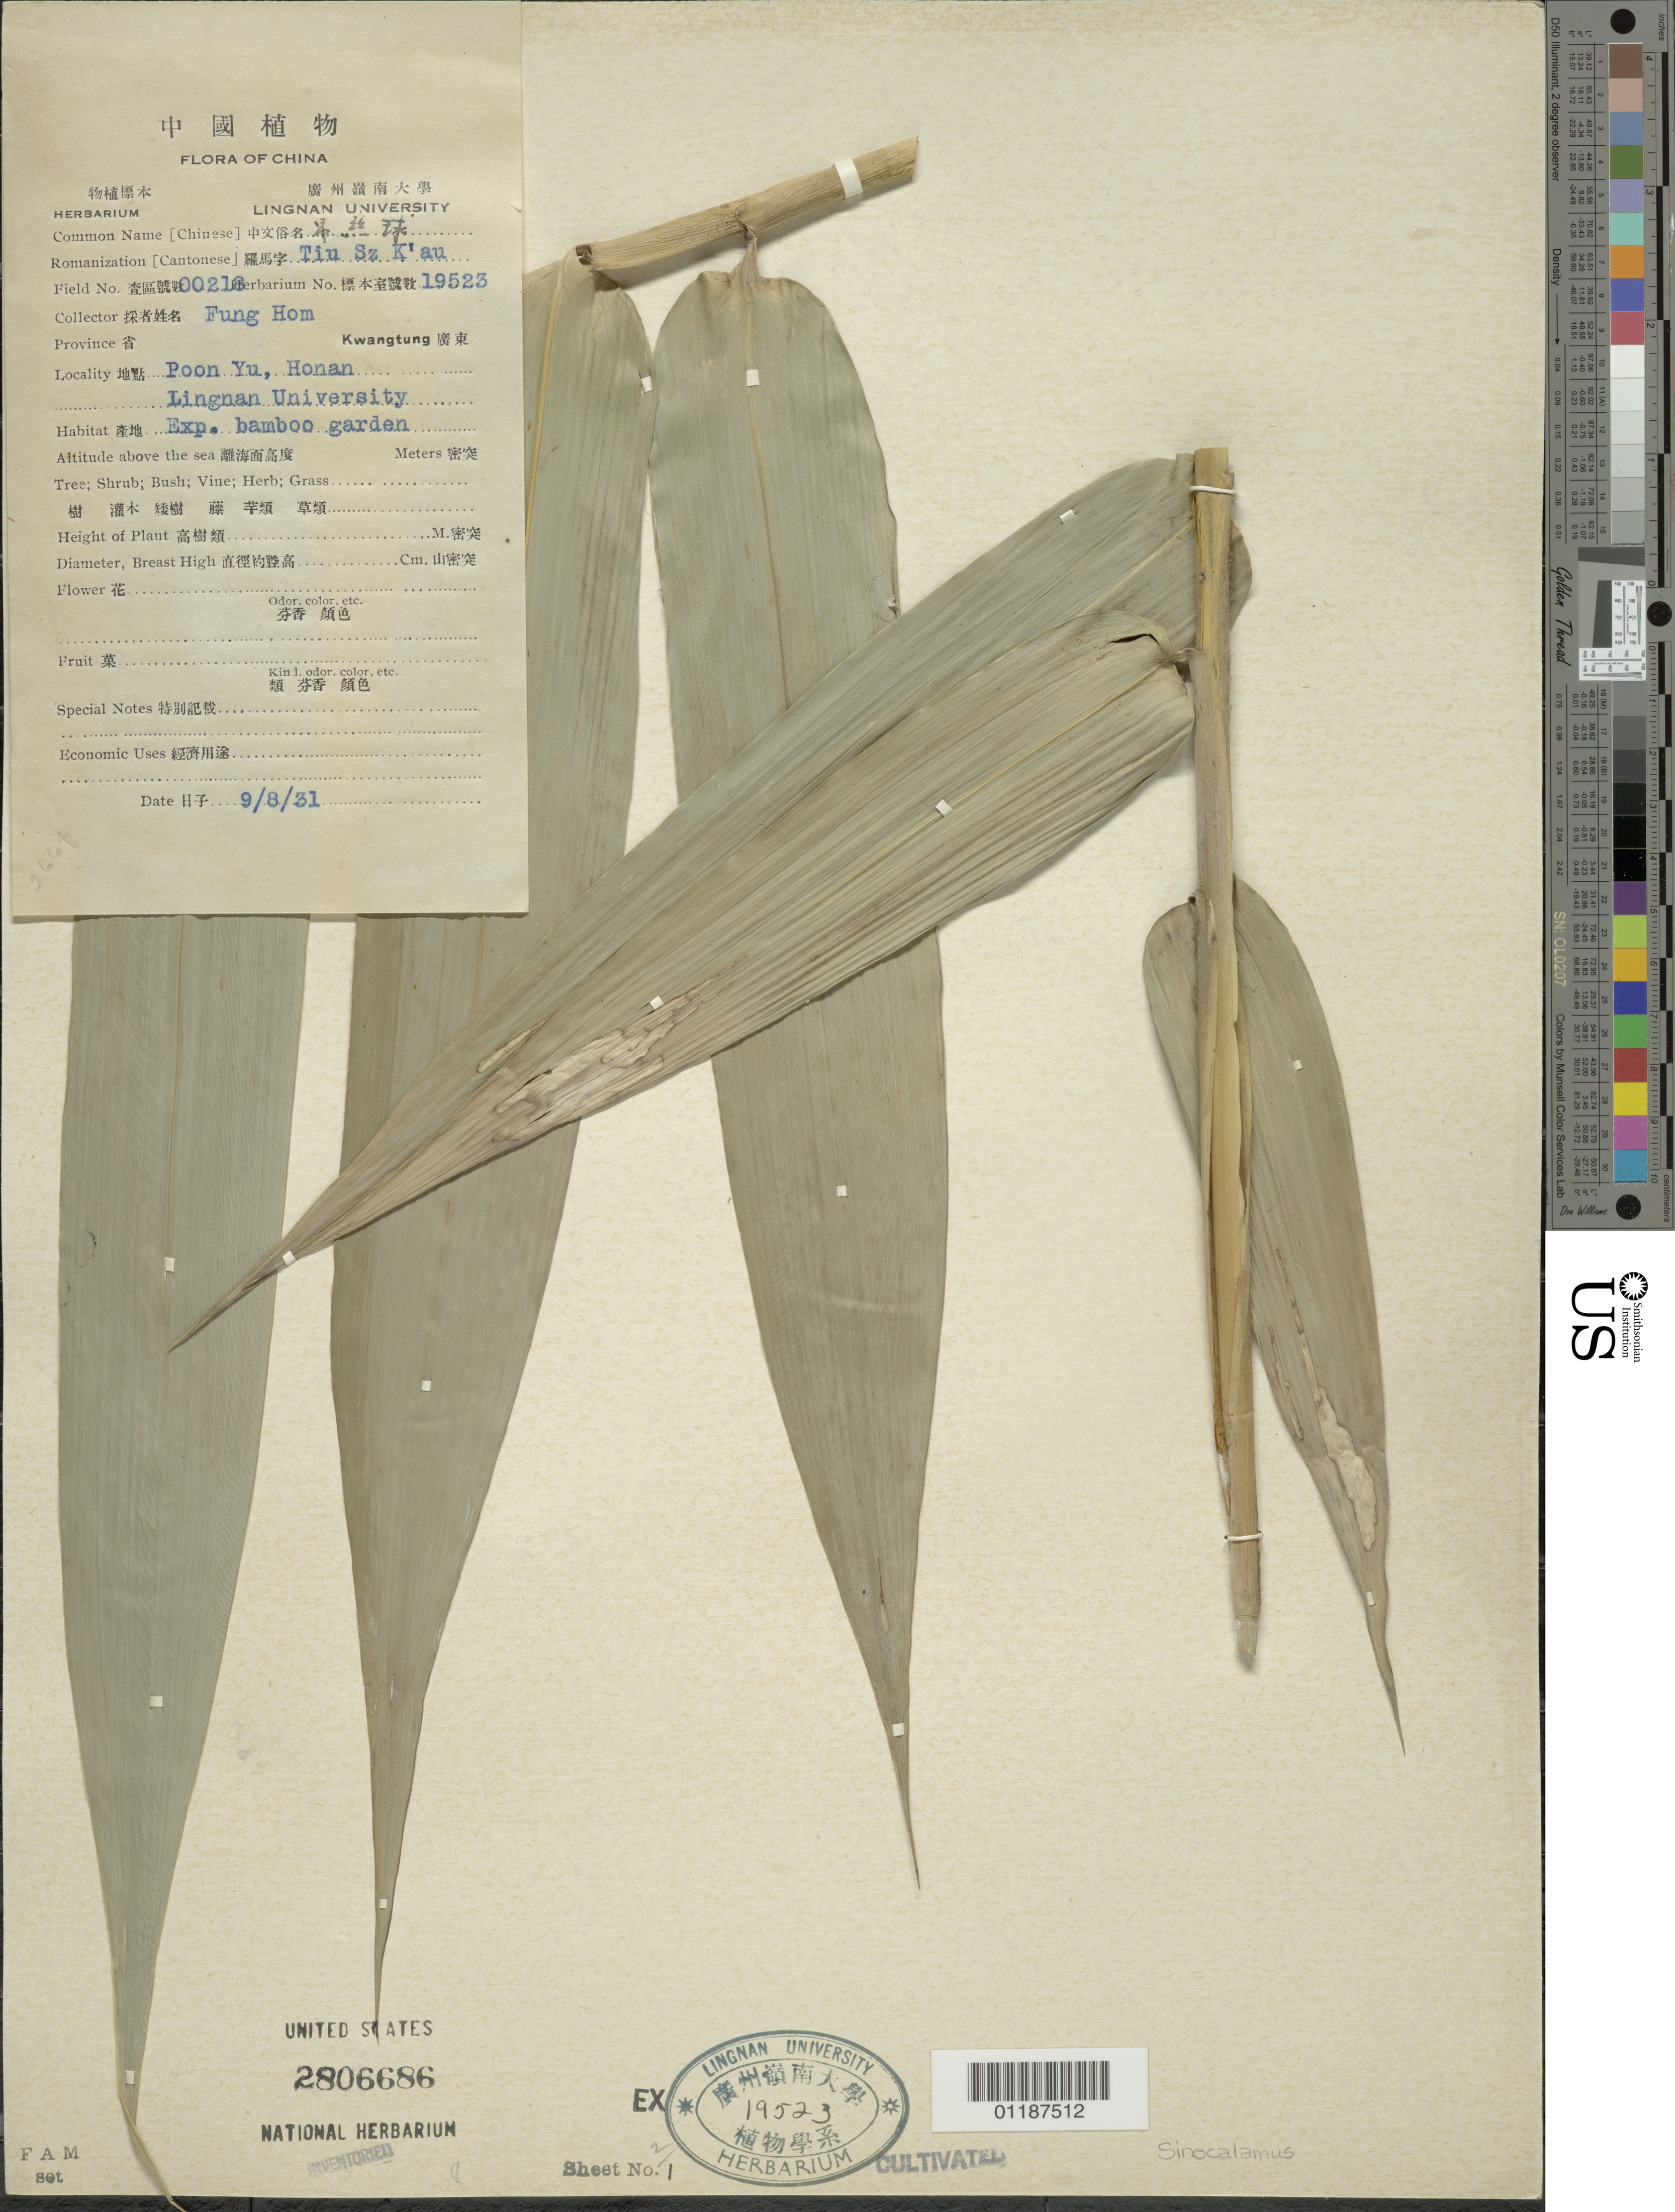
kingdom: Plantae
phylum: Tracheophyta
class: Liliopsida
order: Poales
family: Poaceae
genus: Sinocalamus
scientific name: Sinocalamus sp.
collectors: H. L. Fung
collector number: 218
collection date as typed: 08 Sep 1931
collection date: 1931-09-08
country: China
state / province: Guangdong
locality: Poon Yu, Honan Lingnan University Exp. Bamboo Garden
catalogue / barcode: US 2806686